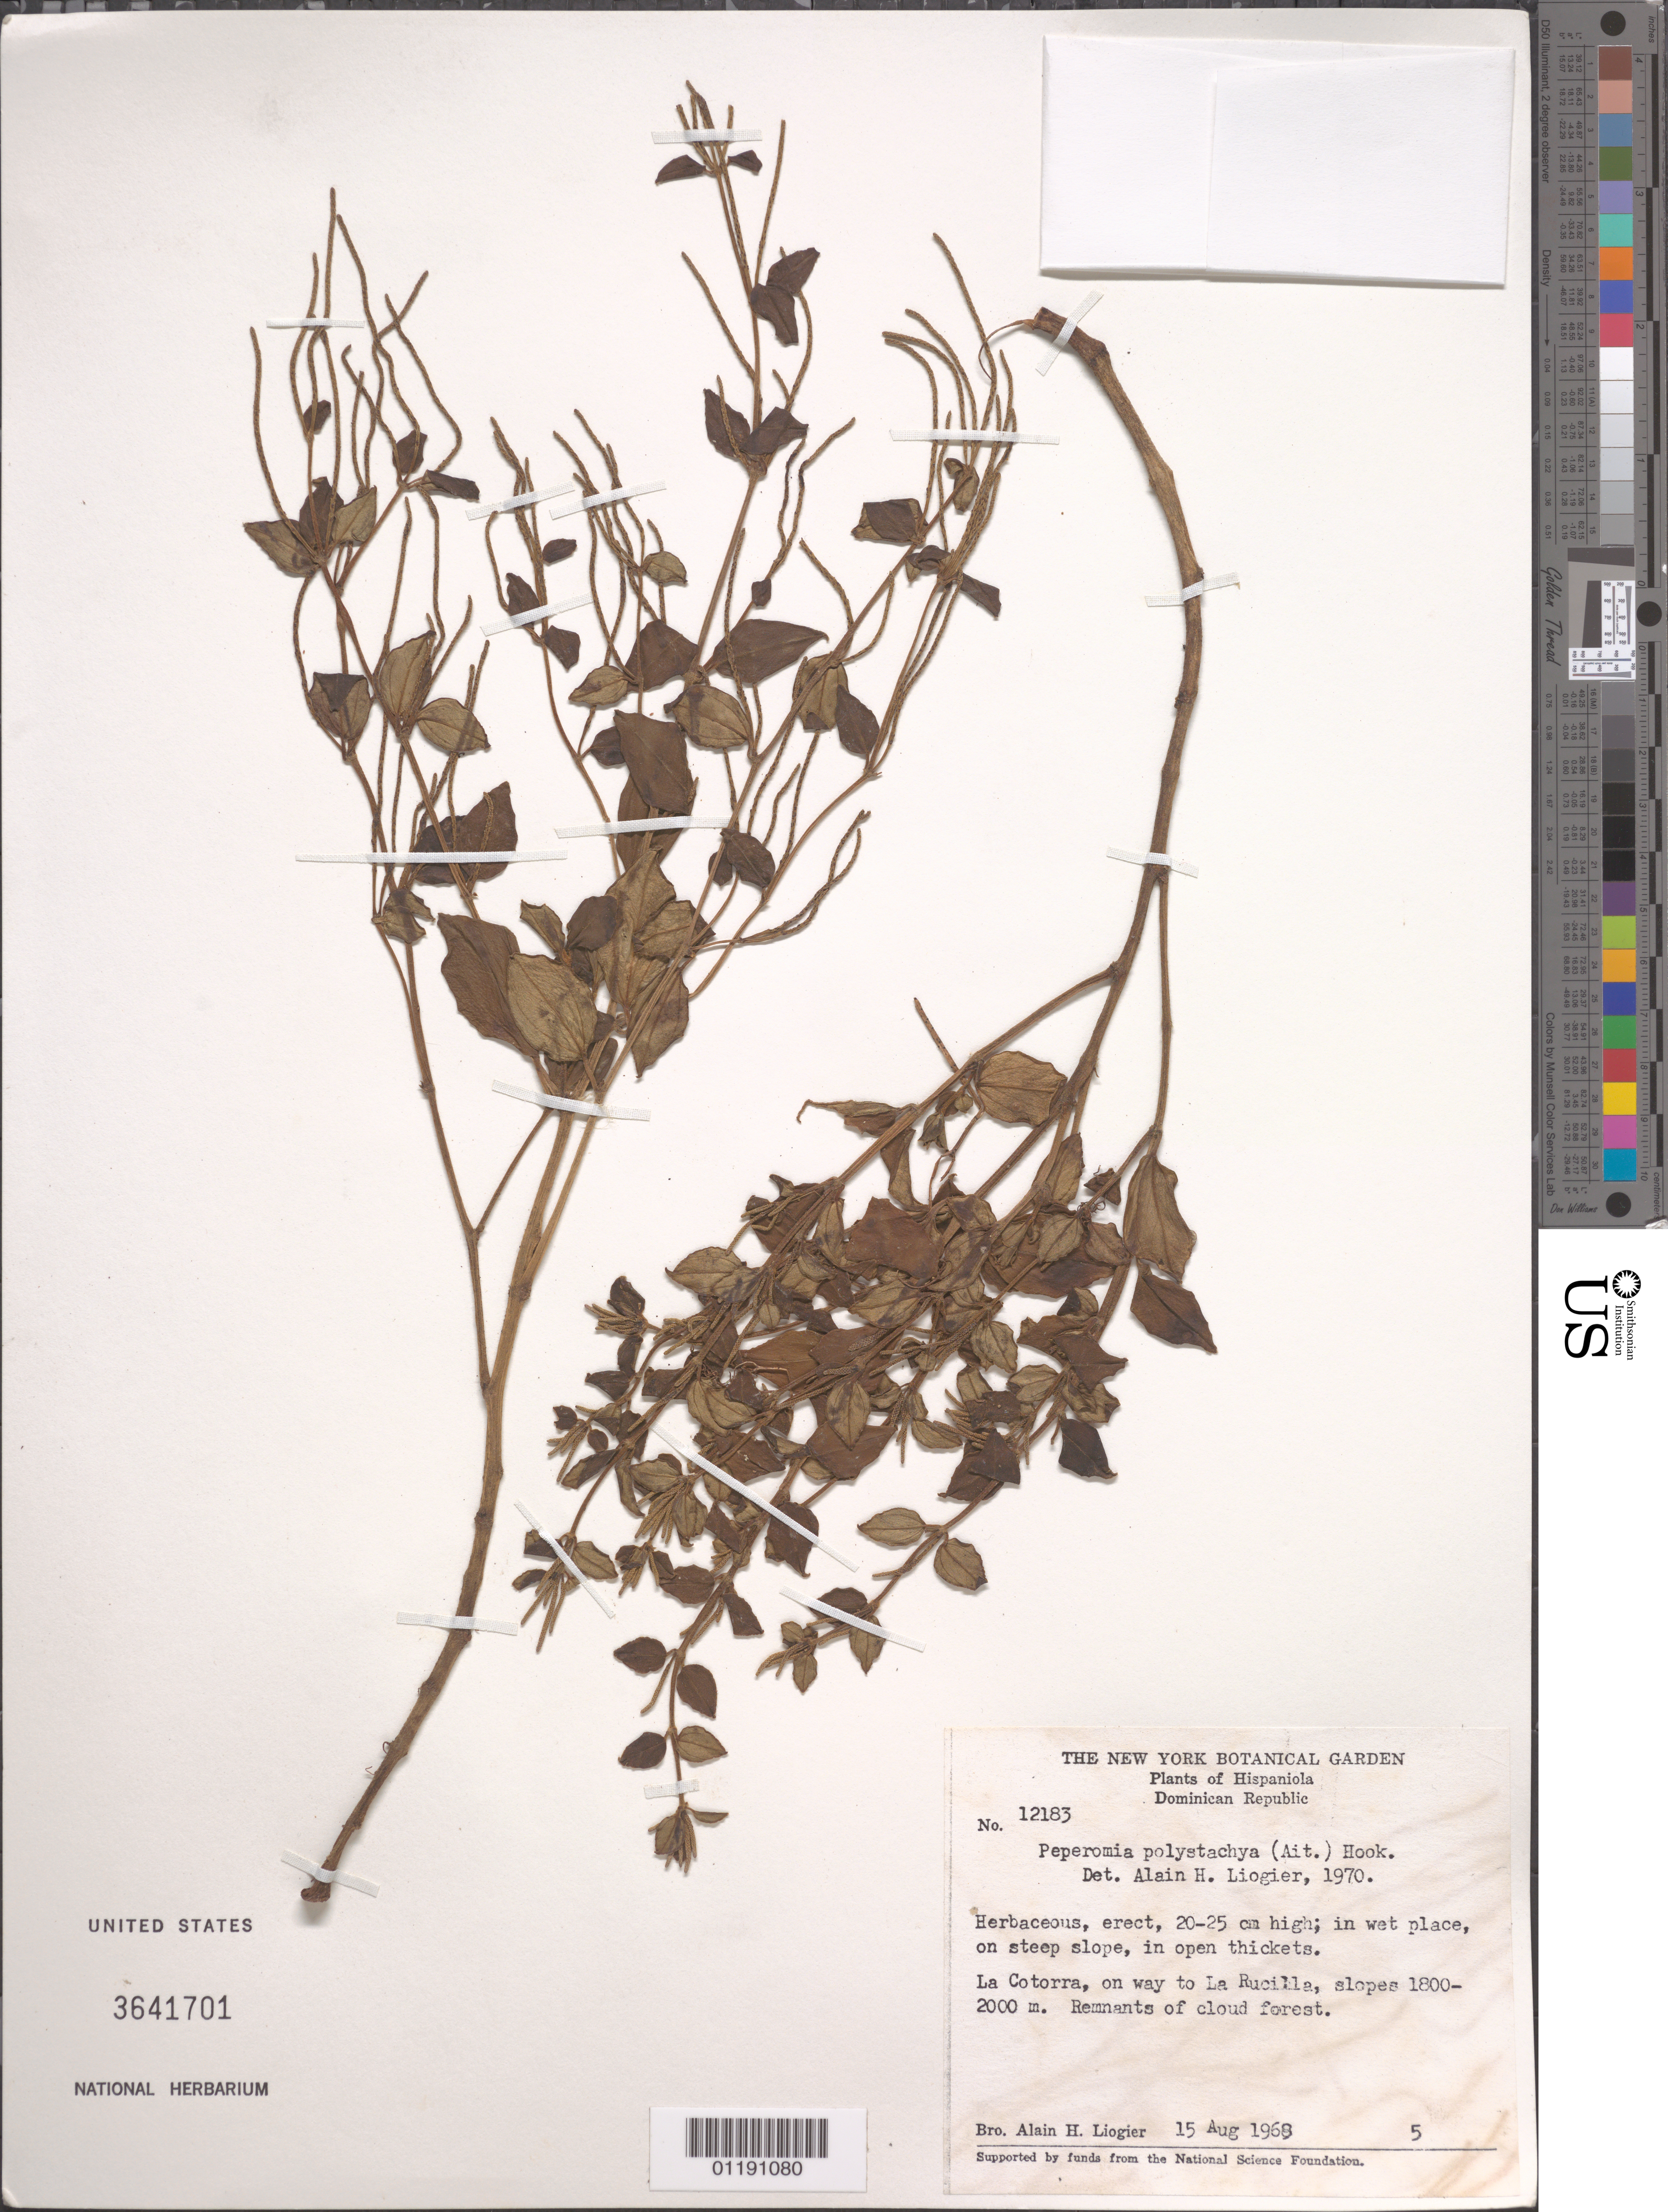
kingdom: Plantae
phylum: Tracheophyta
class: Magnoliopsida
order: Piperales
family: Piperaceae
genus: Peperomia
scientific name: Peperomia polystachya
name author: (Aiton) Hook.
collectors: A. H. Liogier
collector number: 12183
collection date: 1968-08-15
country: Dominican Republic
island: Hispaniola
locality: La Cotorra, on way to La Rucilla, on steep slope.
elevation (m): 1800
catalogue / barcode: US 3641701